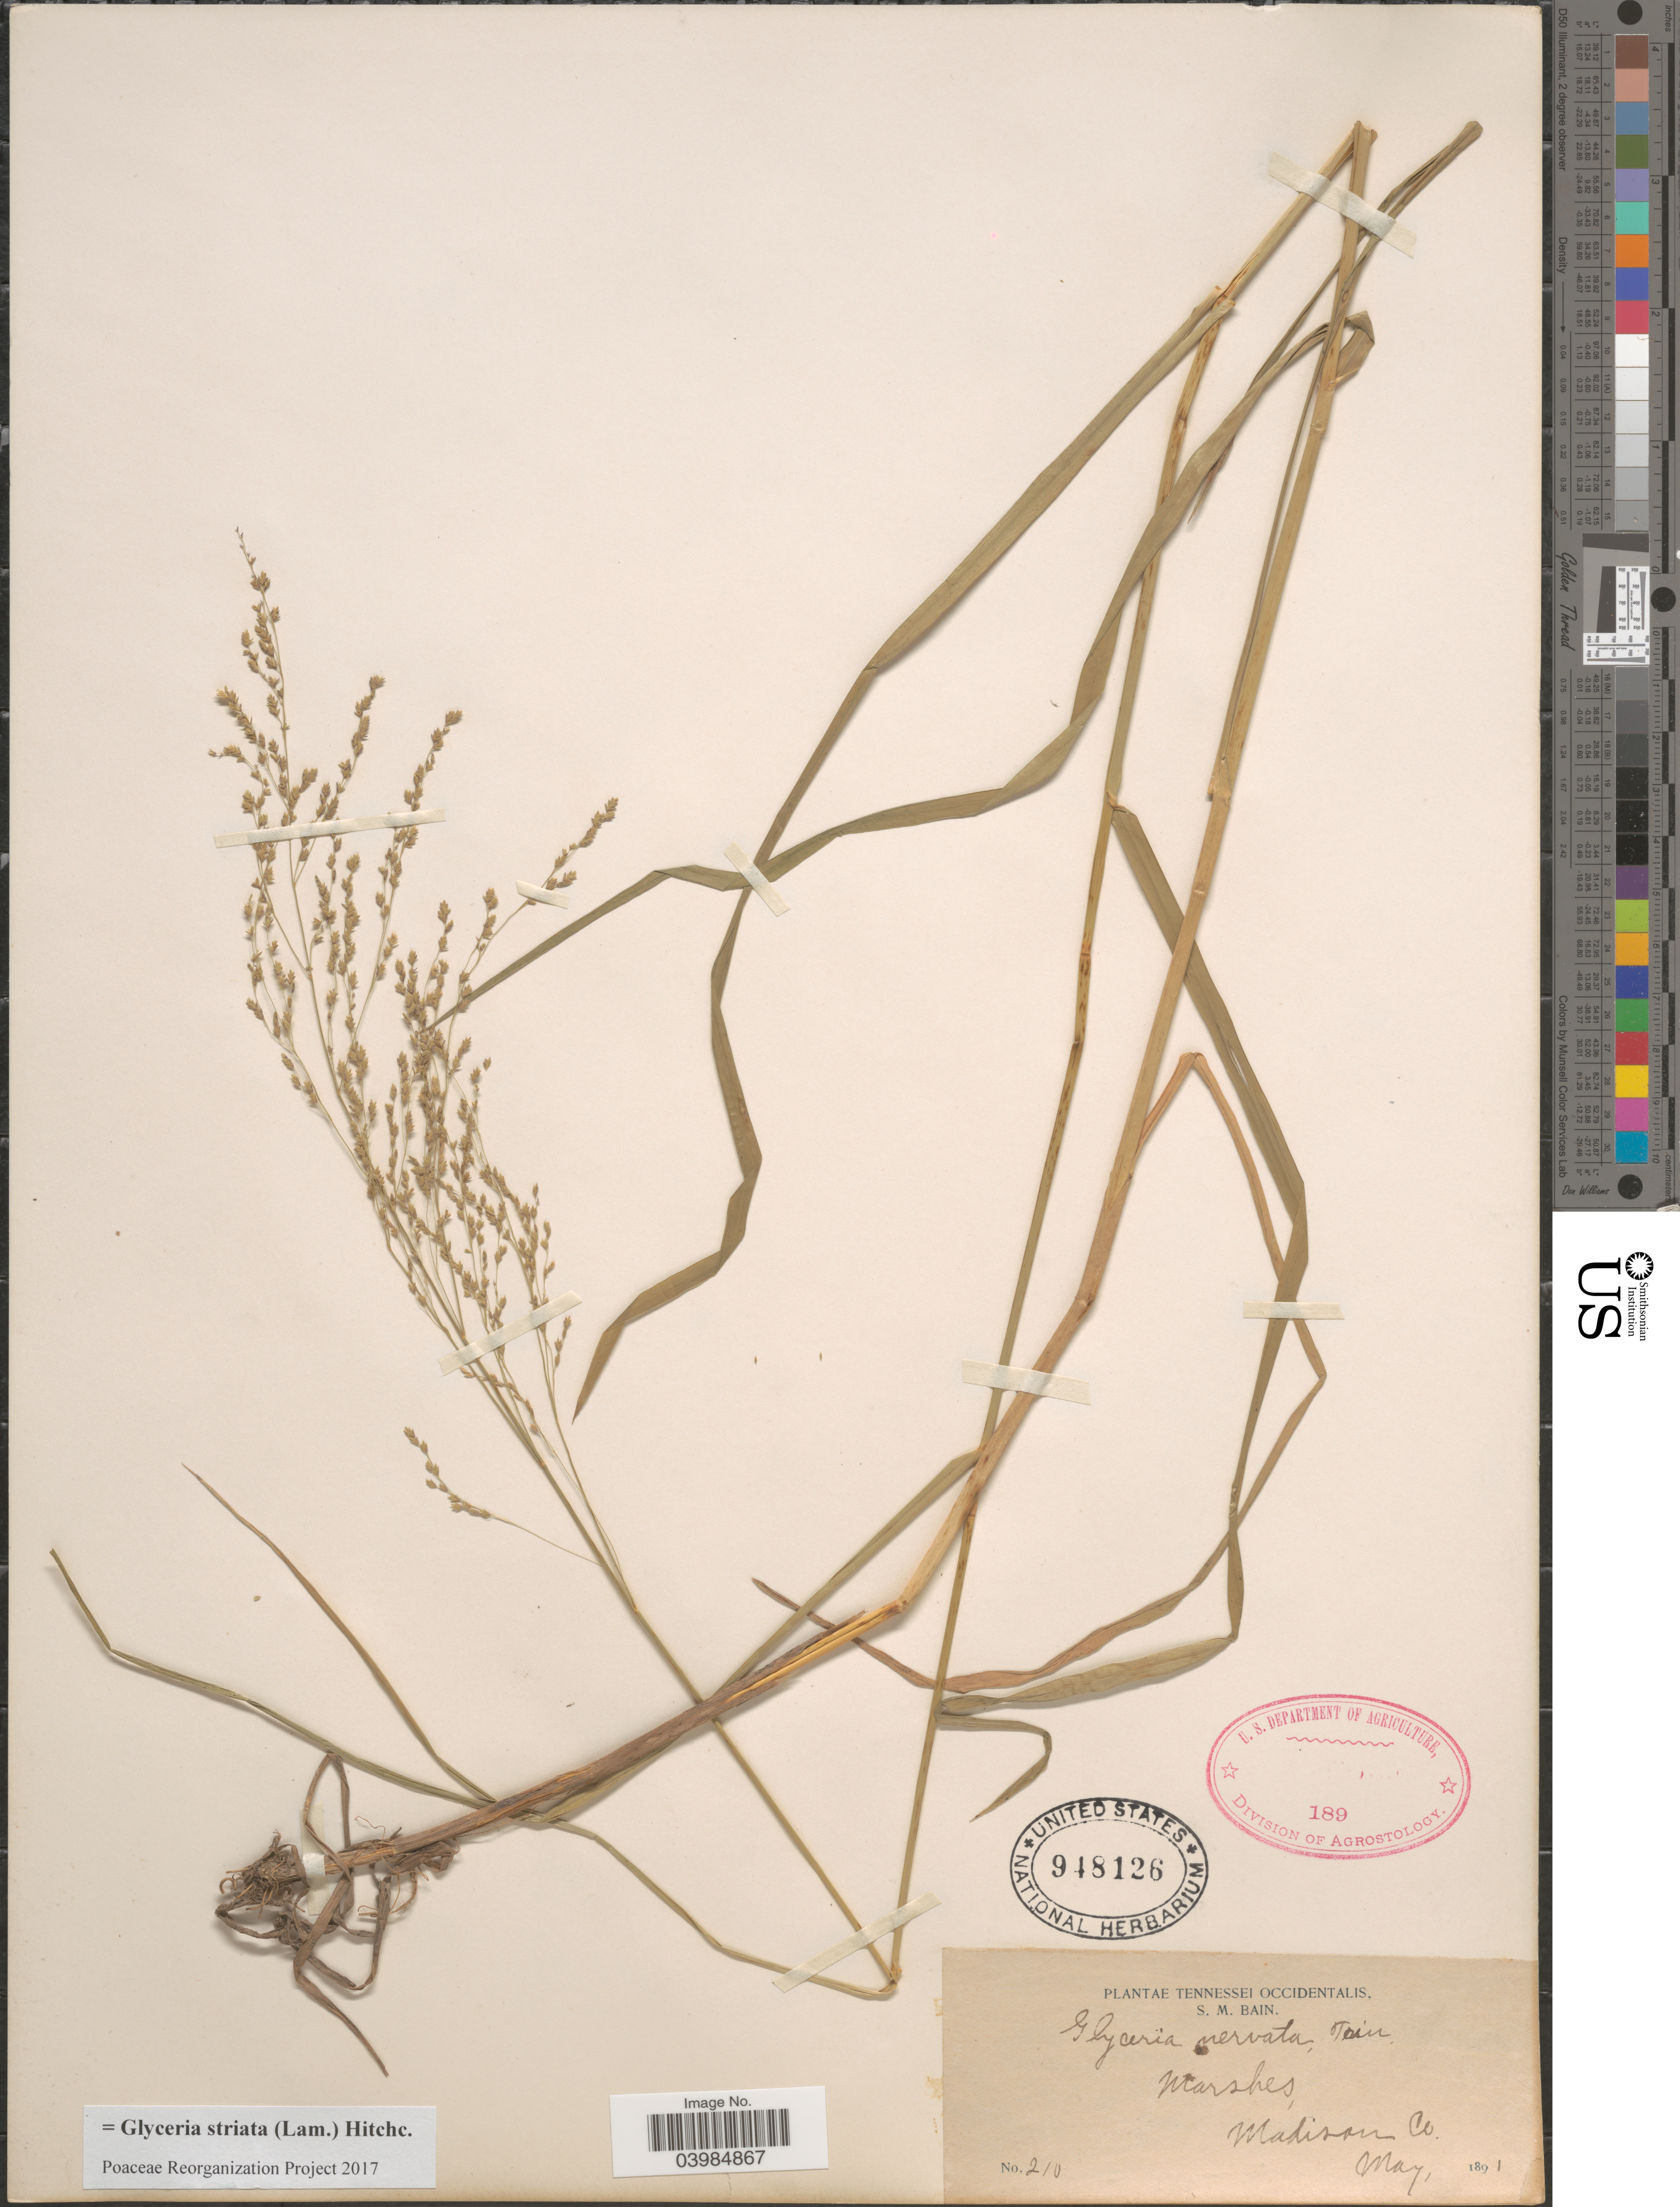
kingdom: Plantae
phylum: Tracheophyta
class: Liliopsida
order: Poales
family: Poaceae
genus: Glyceria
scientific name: Glyceria striata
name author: (Lam.) Hitchc.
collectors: S. M. Bain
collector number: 210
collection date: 1891-05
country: United States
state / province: Tennessee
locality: Tennesseo Occidentalis. Madison Co.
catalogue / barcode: US 948126